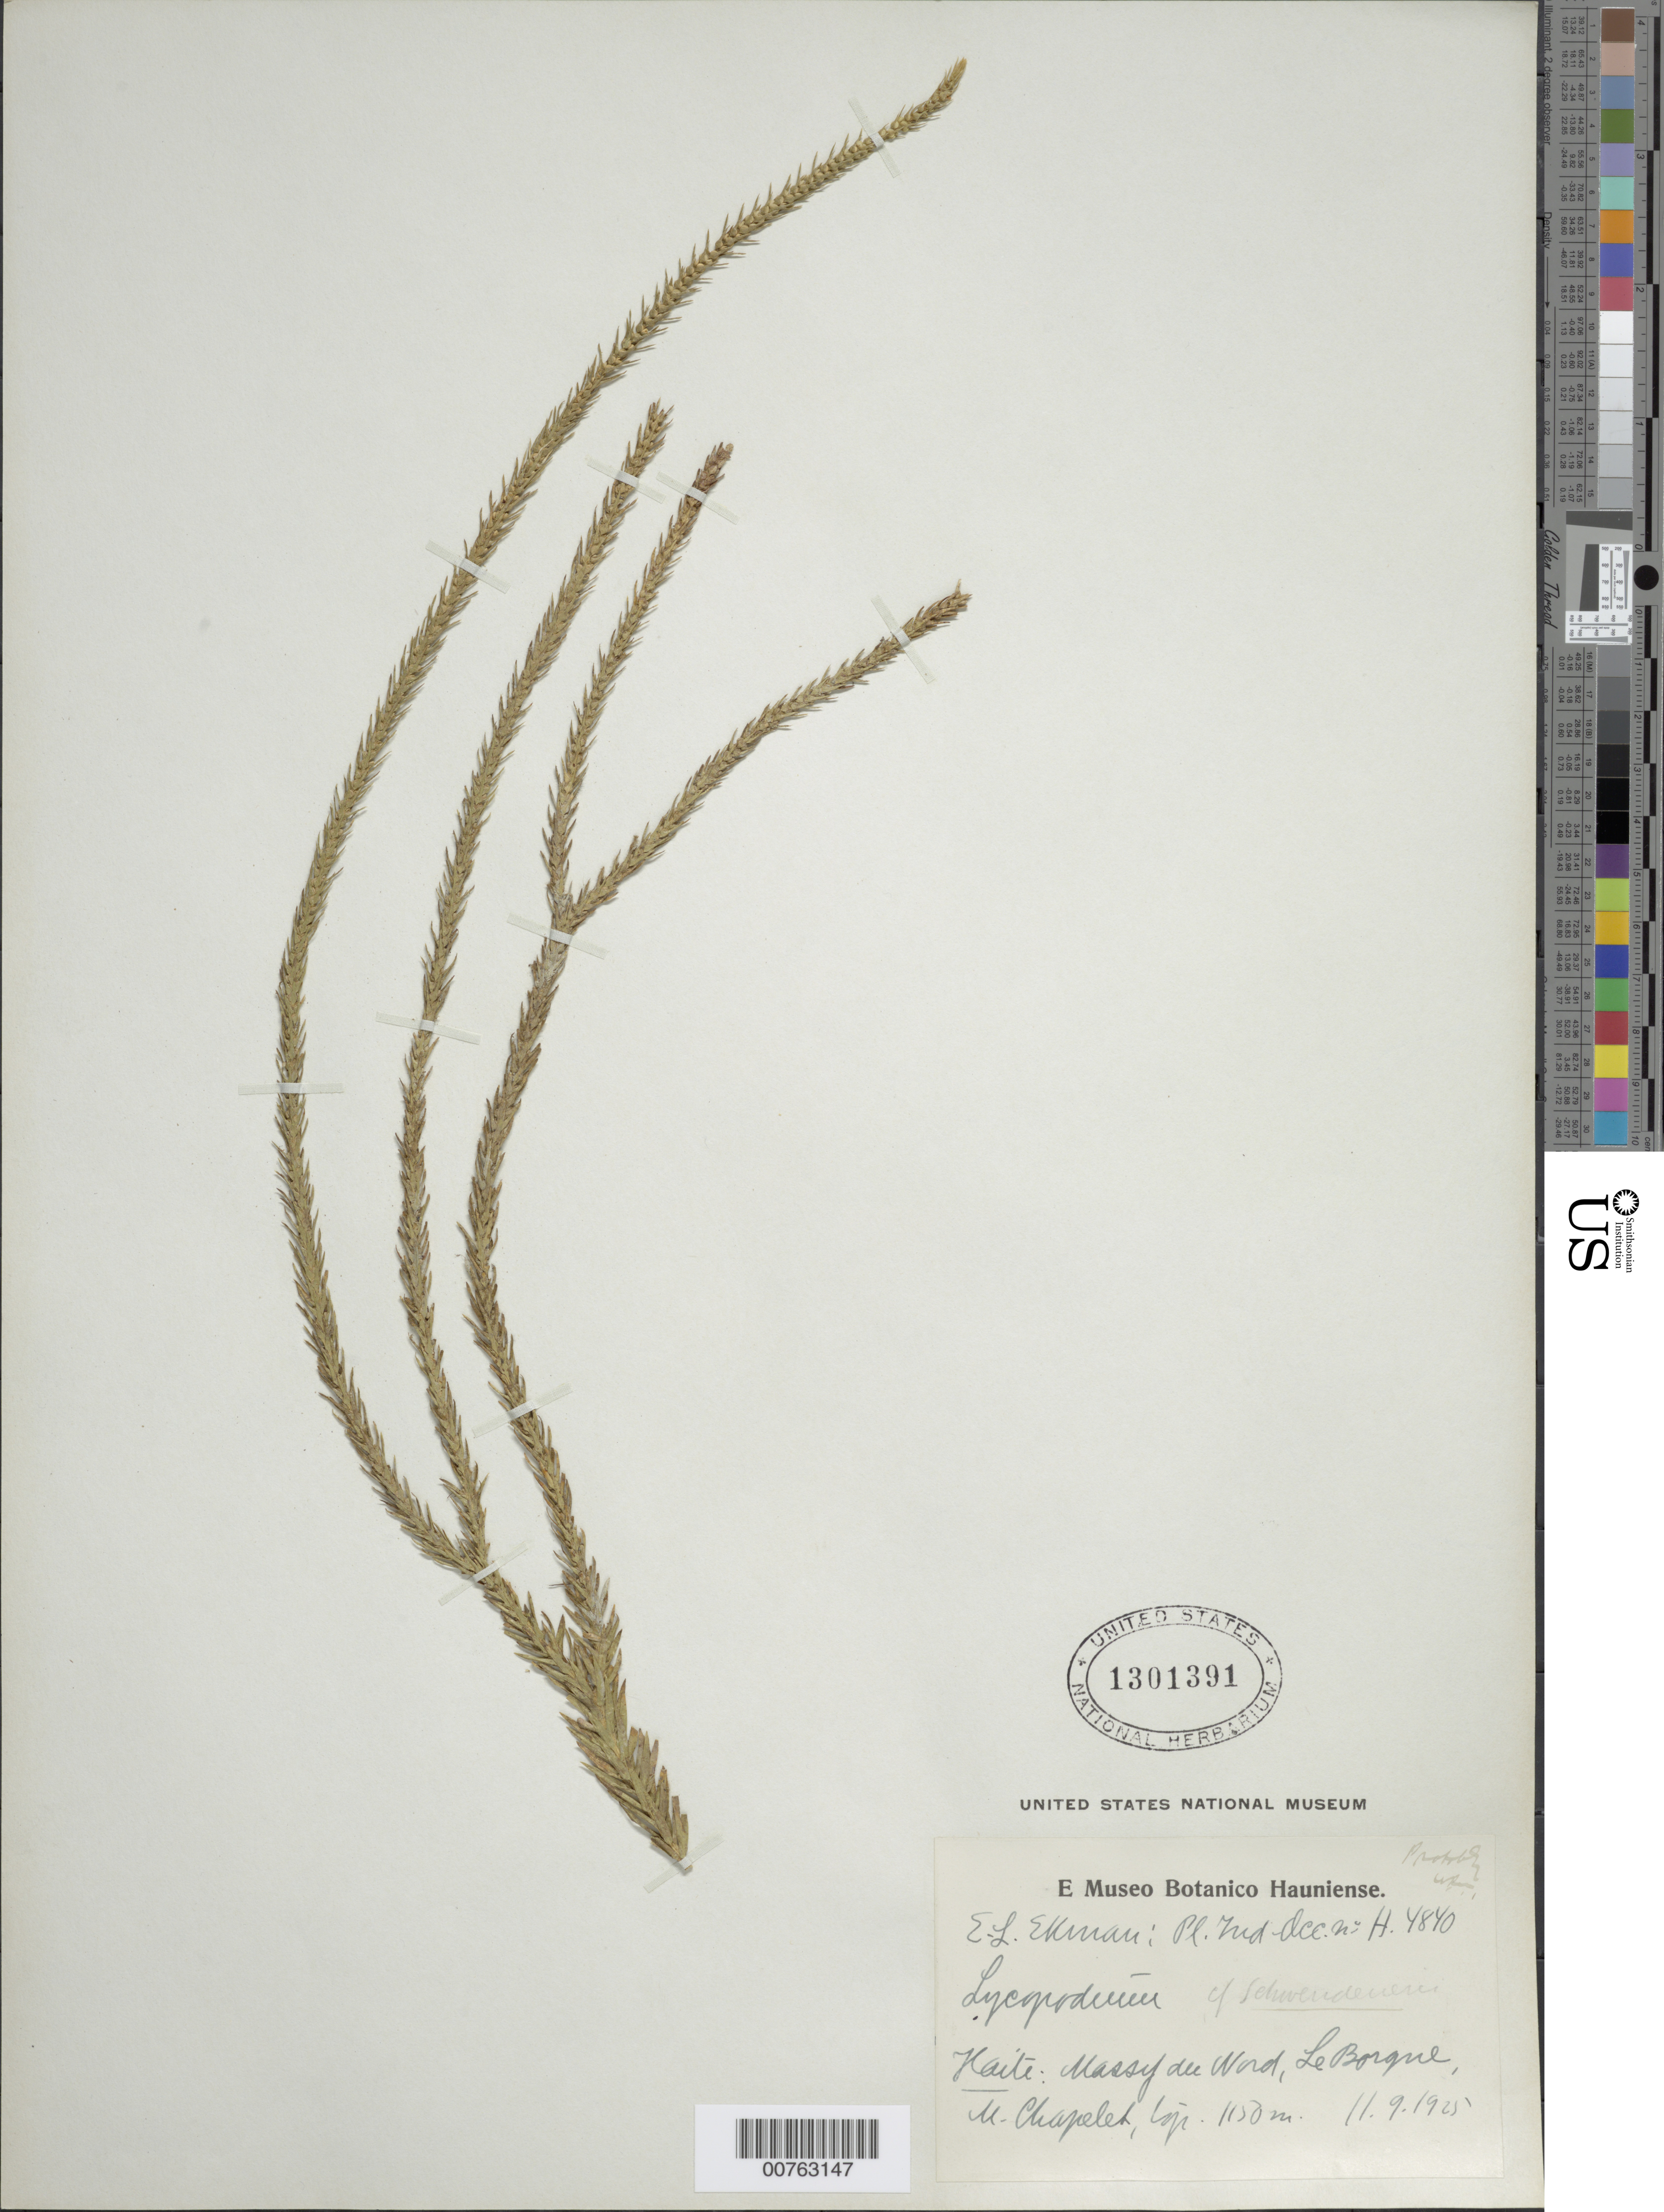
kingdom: Plantae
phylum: Tracheophyta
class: Lycopodiopsida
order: Lycopodiales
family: Lycopodiaceae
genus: Phlegmariurus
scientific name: Phlegmariurus taxifolius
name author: (Sw.) Á. Löve & D. Löve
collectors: E. L. Ekman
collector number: H 4840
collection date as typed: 11 Sep 1925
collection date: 1925-09-11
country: Haiti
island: Hispaniola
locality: Massif de Nord, Le Borgue, M. Chapelet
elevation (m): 1150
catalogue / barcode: US 1301391